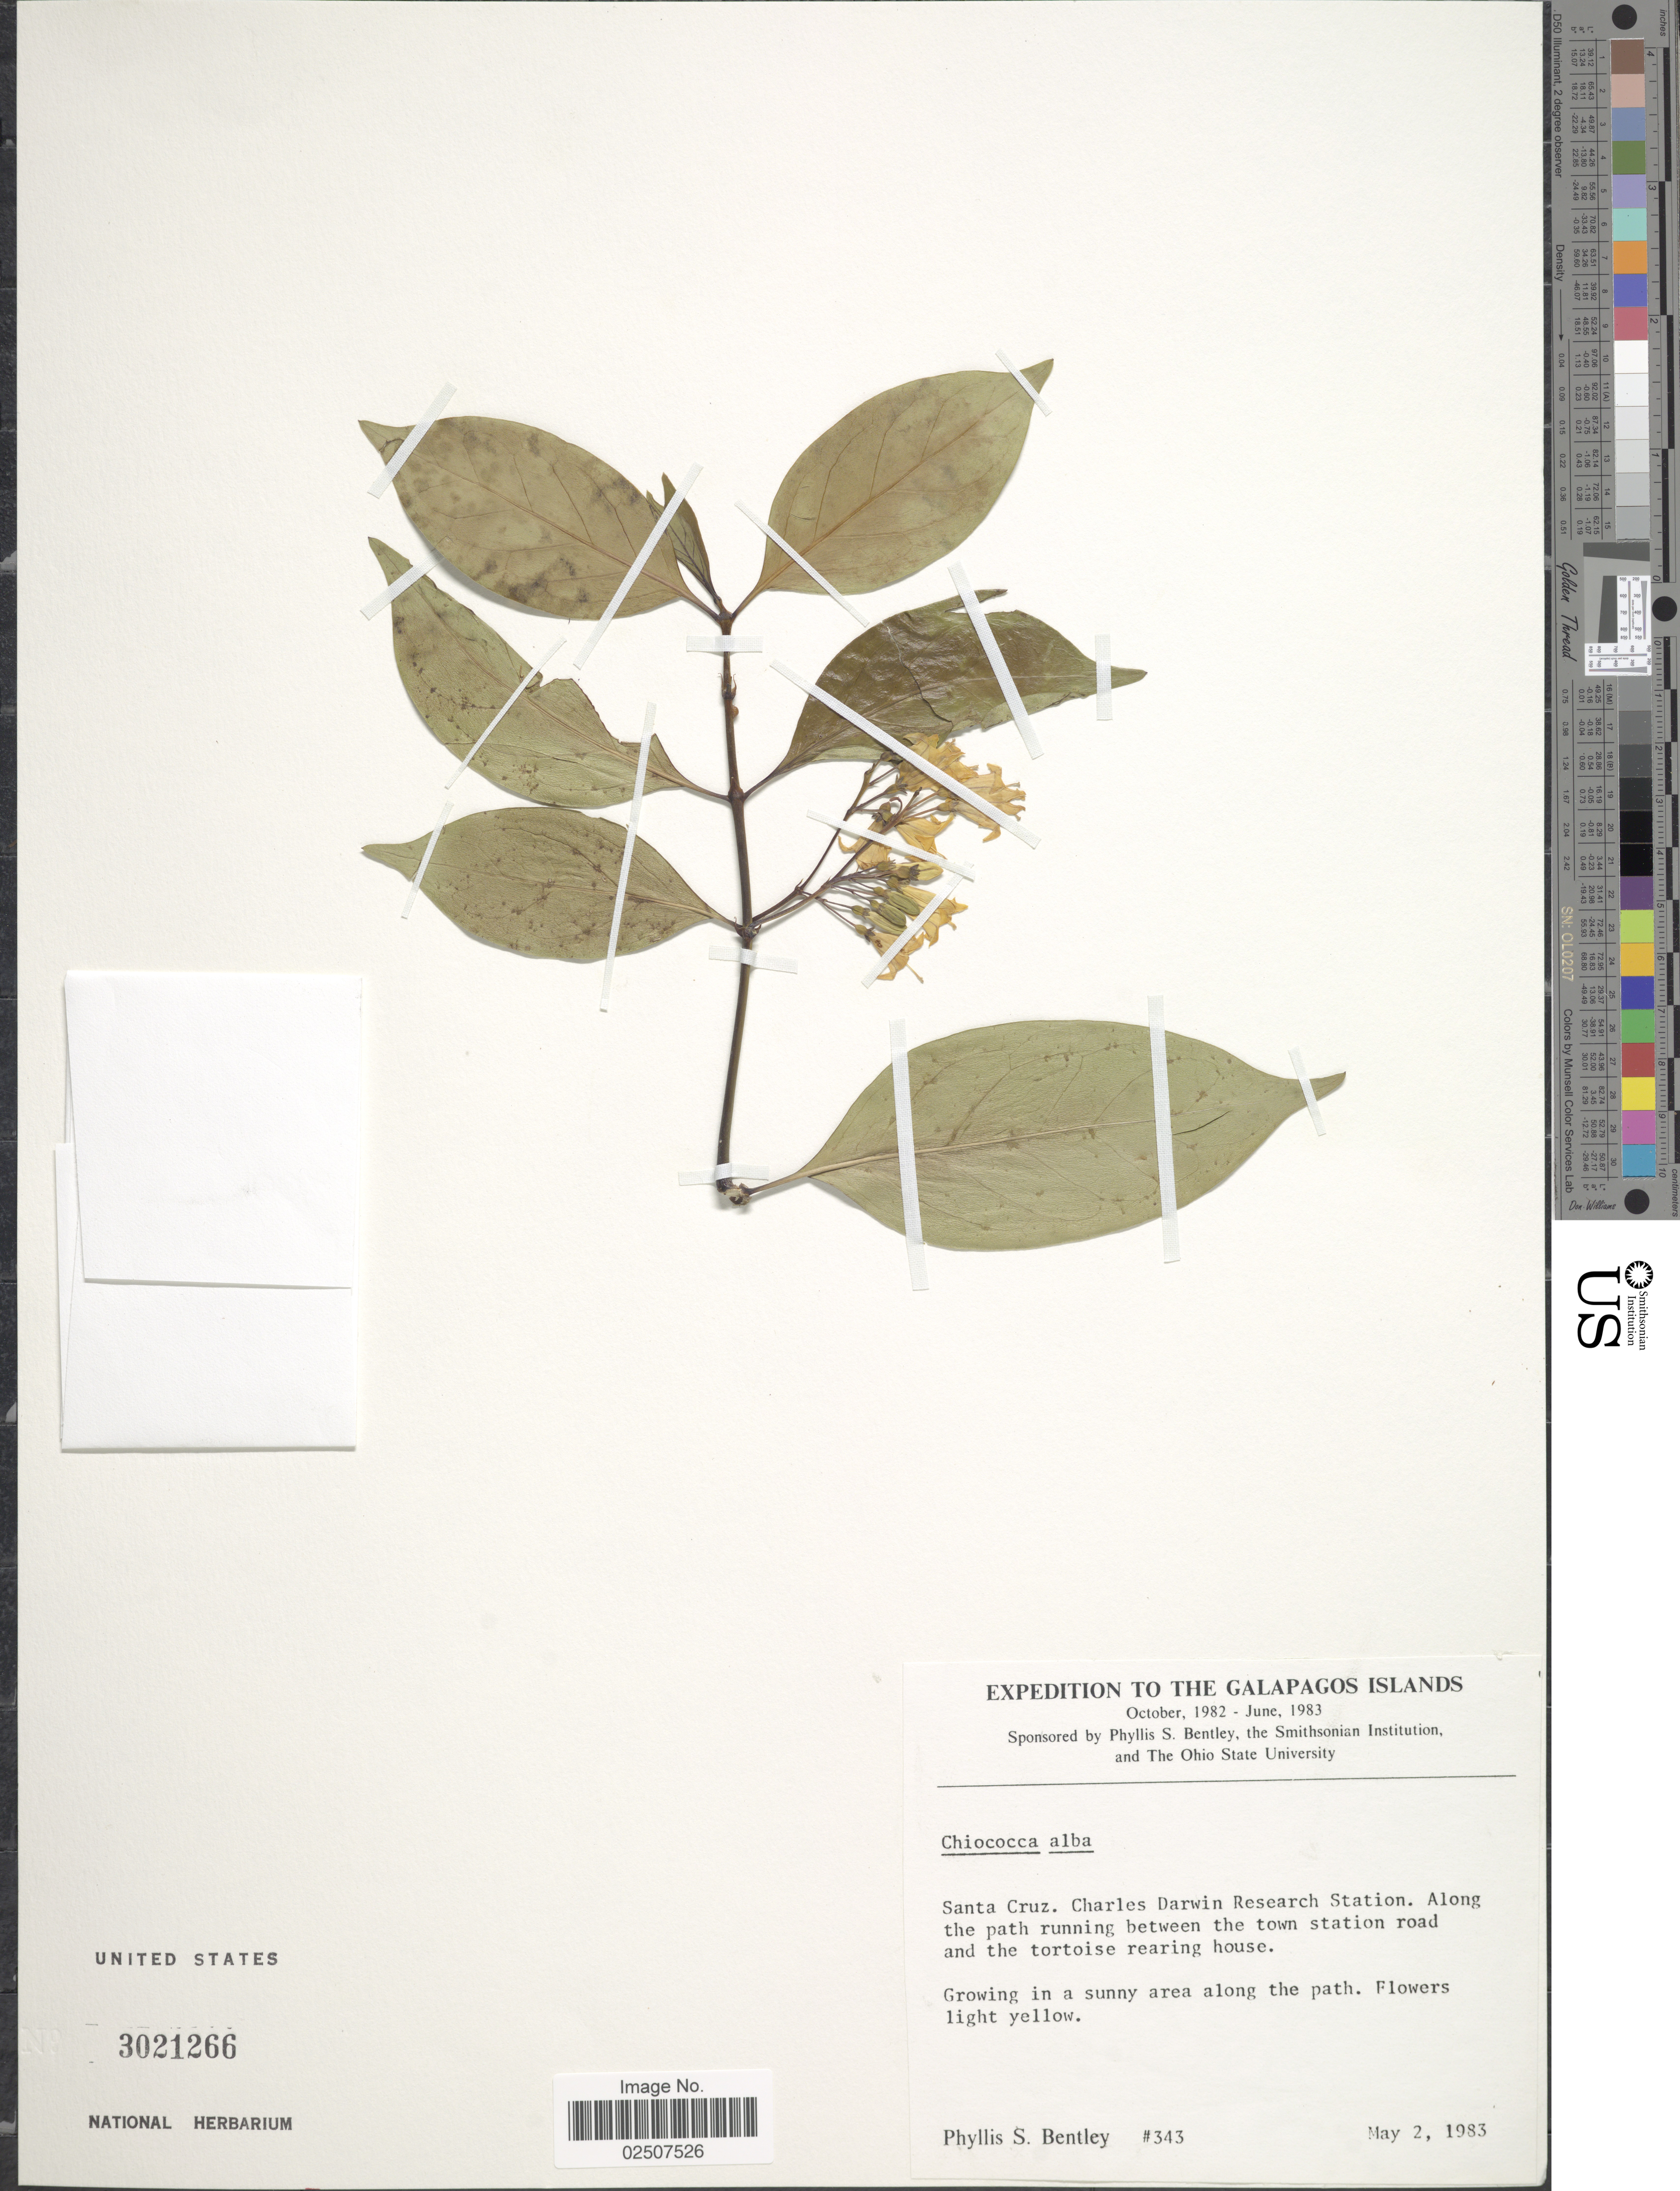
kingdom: Plantae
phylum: Tracheophyta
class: Magnoliopsida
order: Gentianales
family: Rubiaceae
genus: Chiococca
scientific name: Chiococca alba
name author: (L.) Hitchc.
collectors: P. S. Bentley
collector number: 343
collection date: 1983-05-02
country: Ecuador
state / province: Colón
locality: Galapagos Islands. Santa Cruz, Charles Darwin Research Station. Along the path running between the town station road and the tortoise rearing house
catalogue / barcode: US 3021266